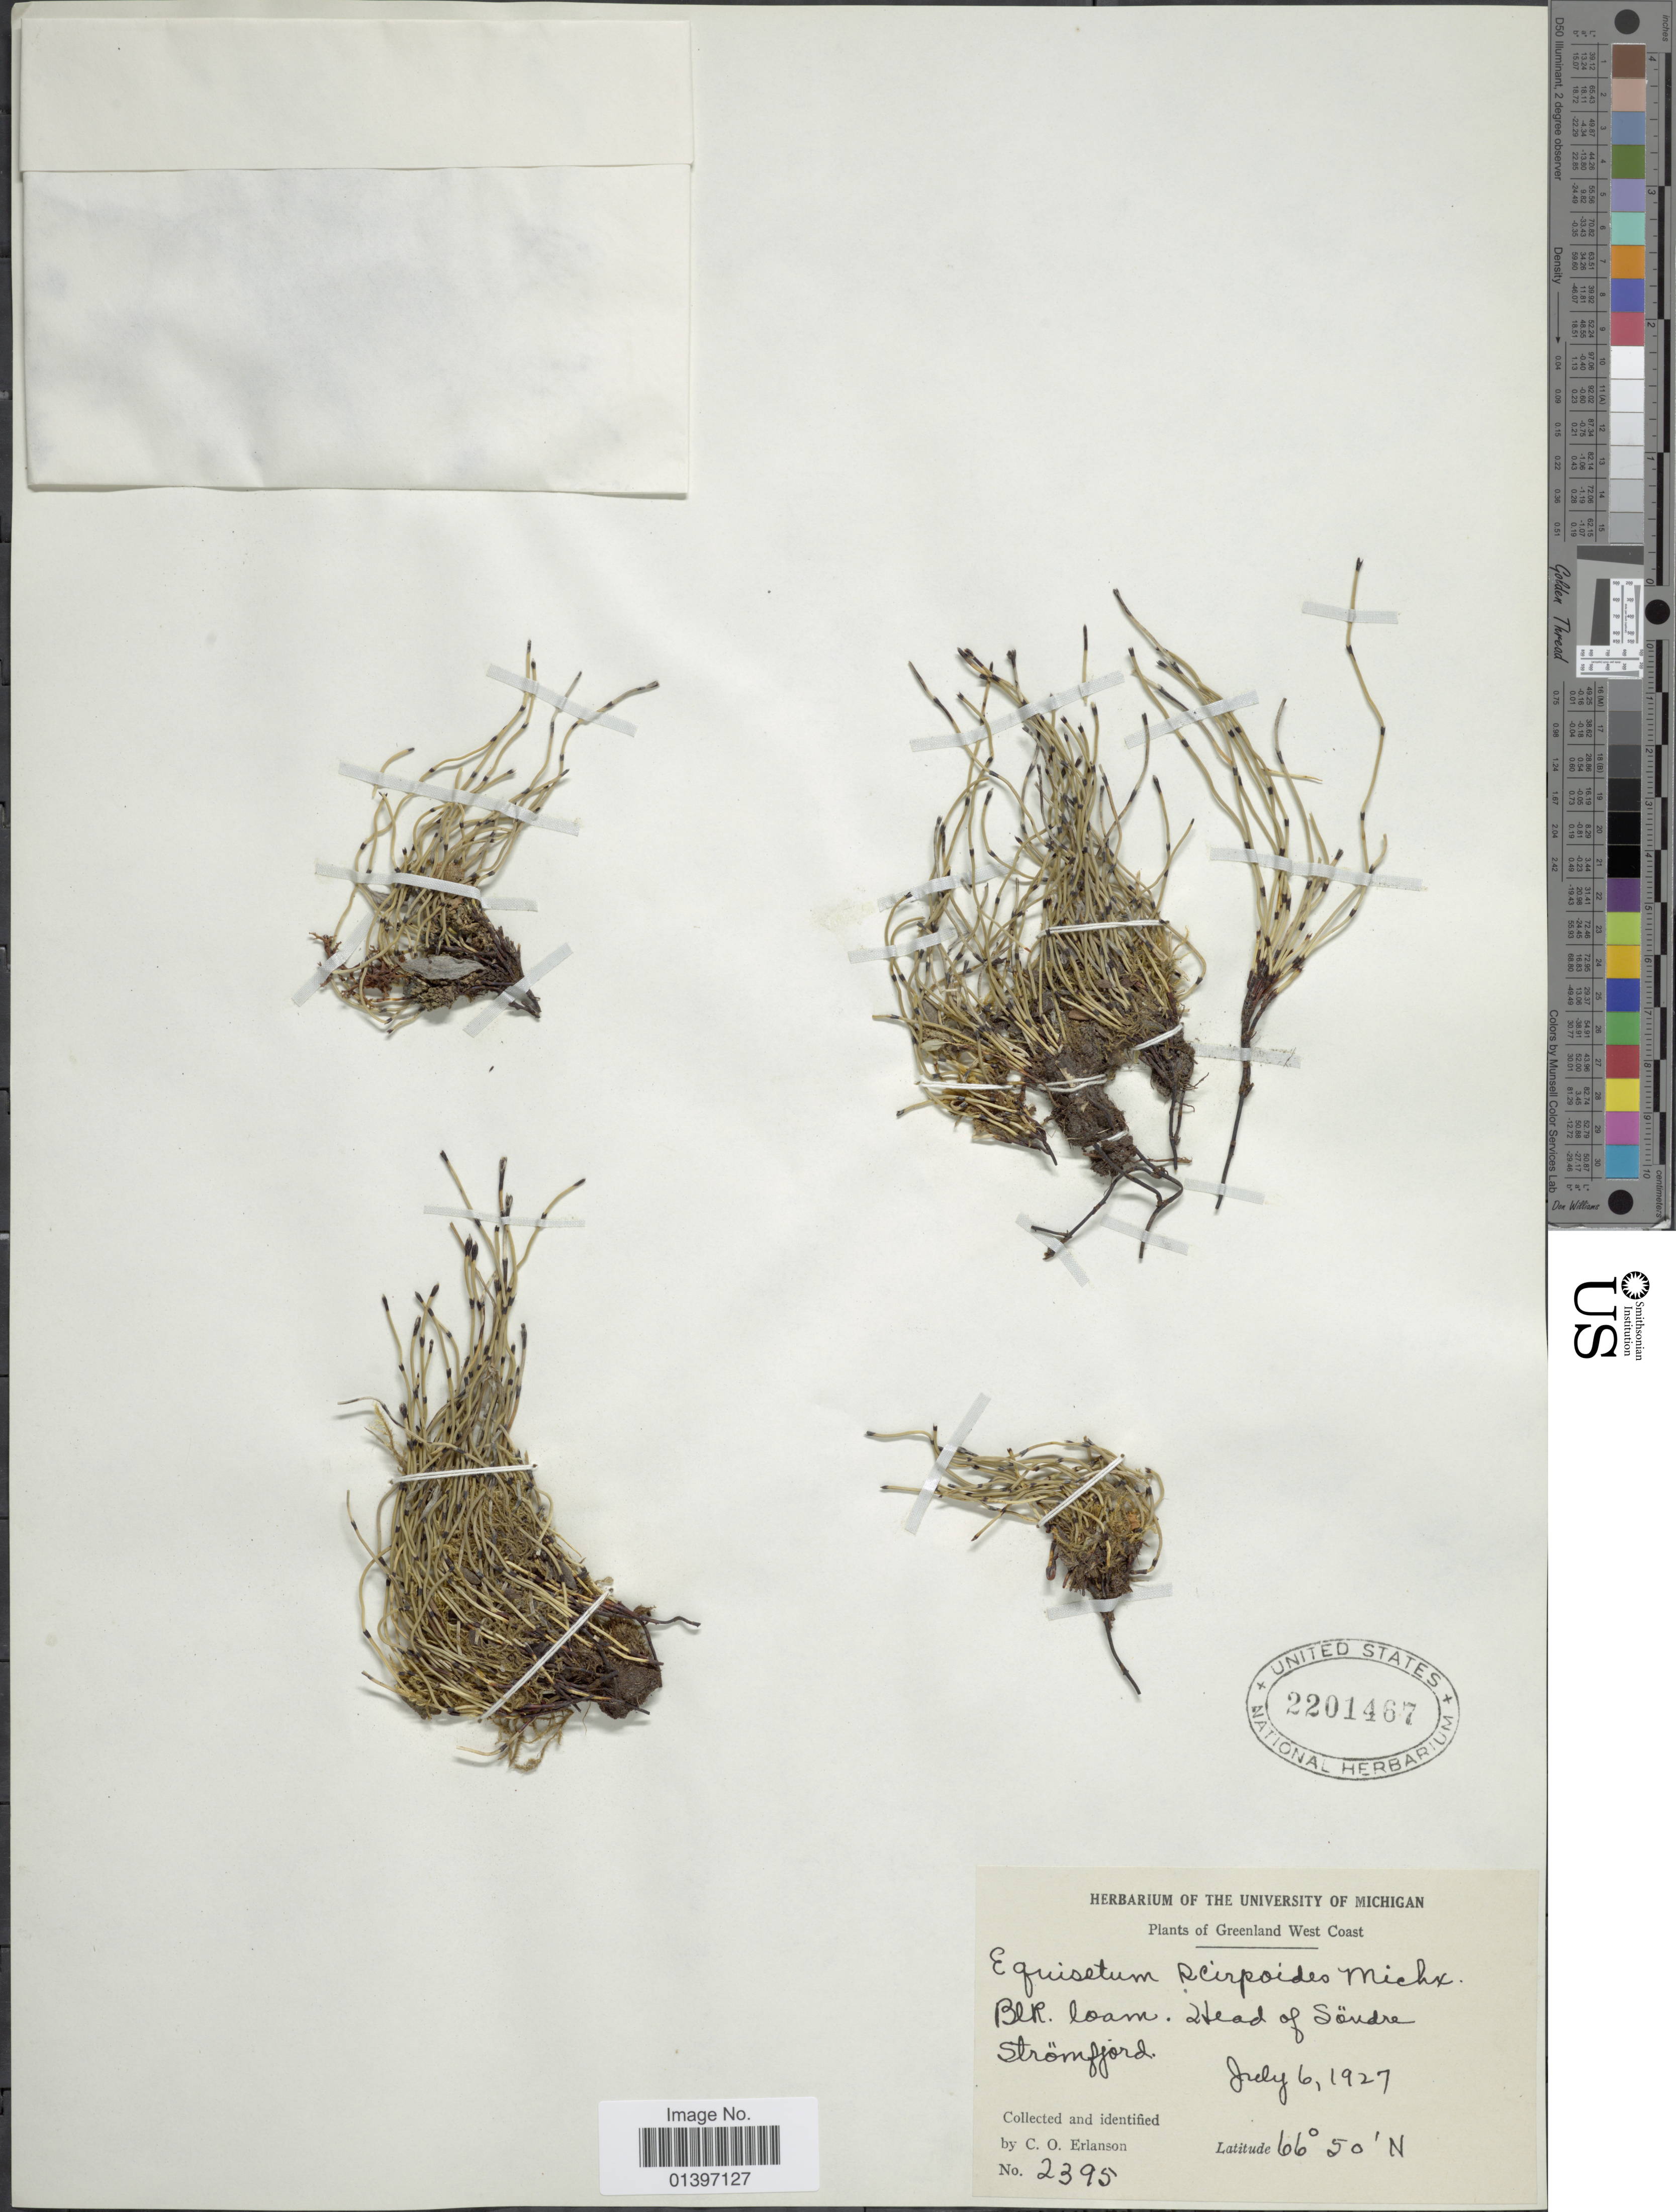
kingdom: Plantae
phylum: Tracheophyta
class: Polypodiopsida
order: Equisetales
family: Equisetaceae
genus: Equisetum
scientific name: Equisetum scirpoides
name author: Michx.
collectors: C. O. Erlanson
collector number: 2395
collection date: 1927-07-06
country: Greenland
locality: Greenland West Coast, BER loam head of Söndre Strömfjord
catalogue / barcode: US 2201467